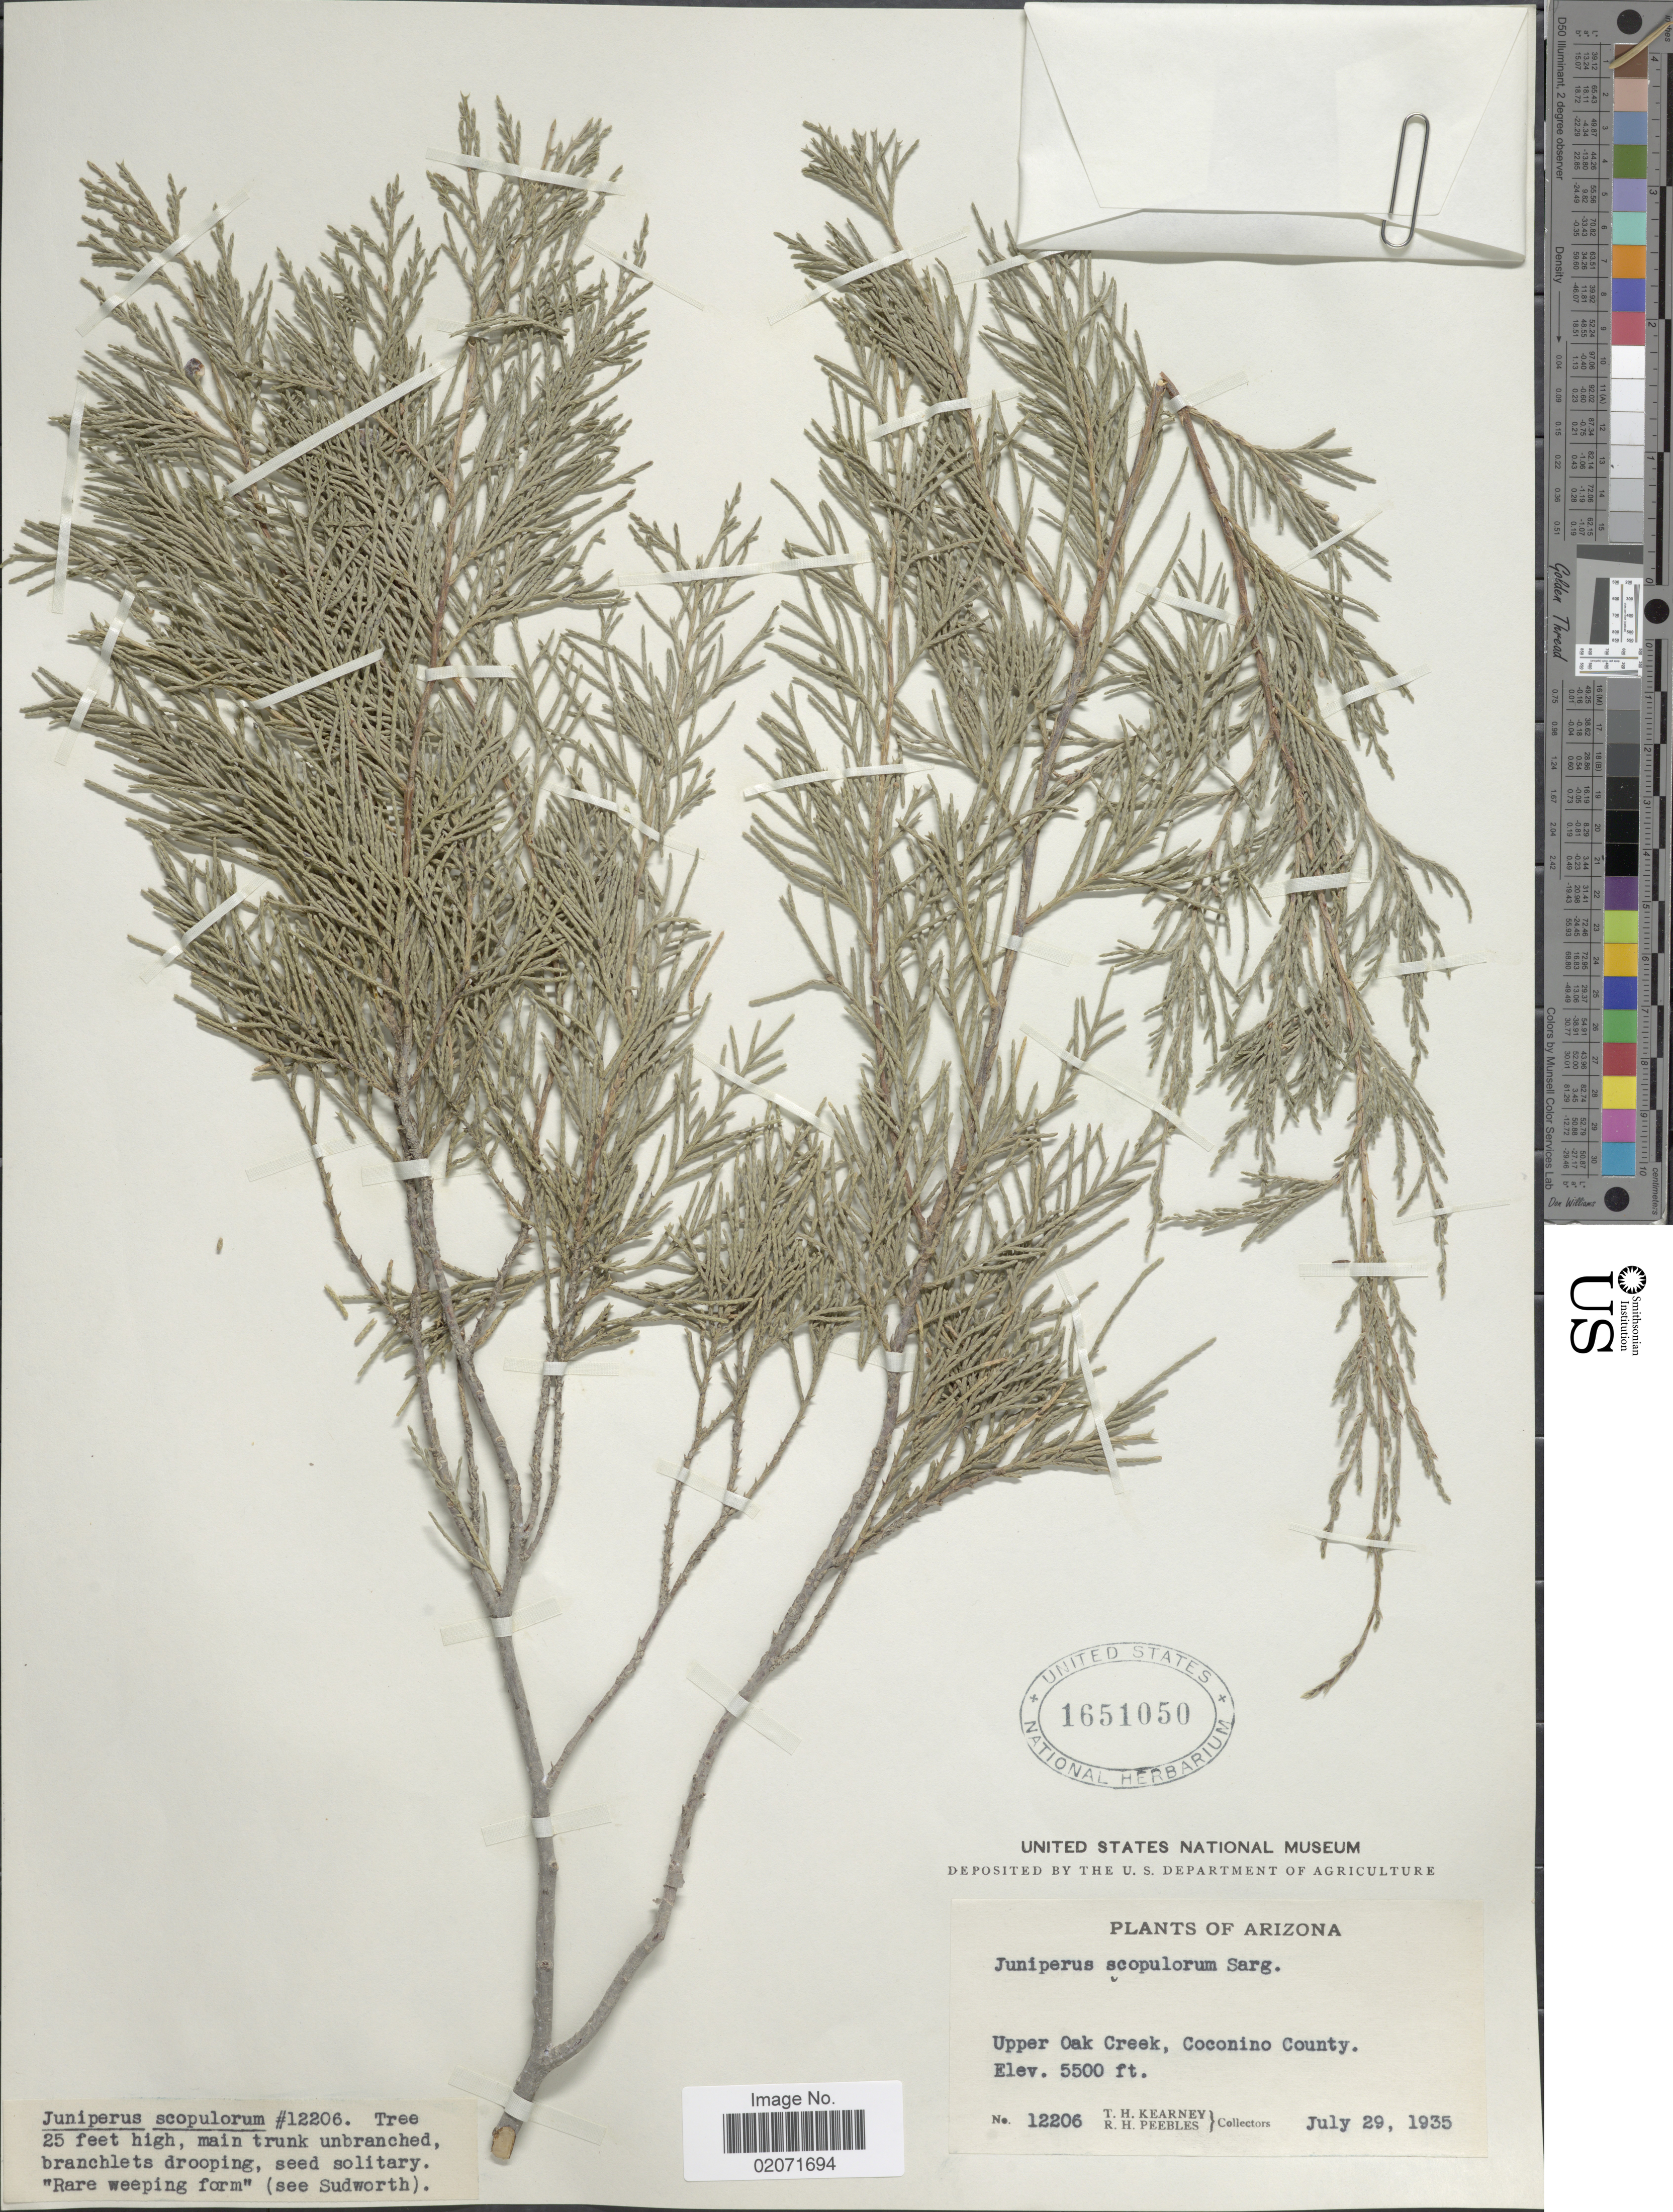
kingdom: Plantae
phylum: Tracheophyta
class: Pinopsida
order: Pinales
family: Cupressaceae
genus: Juniperus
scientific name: Juniperus scopulorum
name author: Sarg.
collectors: T. H. Kearney & R. H. Peebles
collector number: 12206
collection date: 1935-07-29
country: United States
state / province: Arizona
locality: Upper Oak Creek, Coconino County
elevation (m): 1676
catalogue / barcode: US 1651050